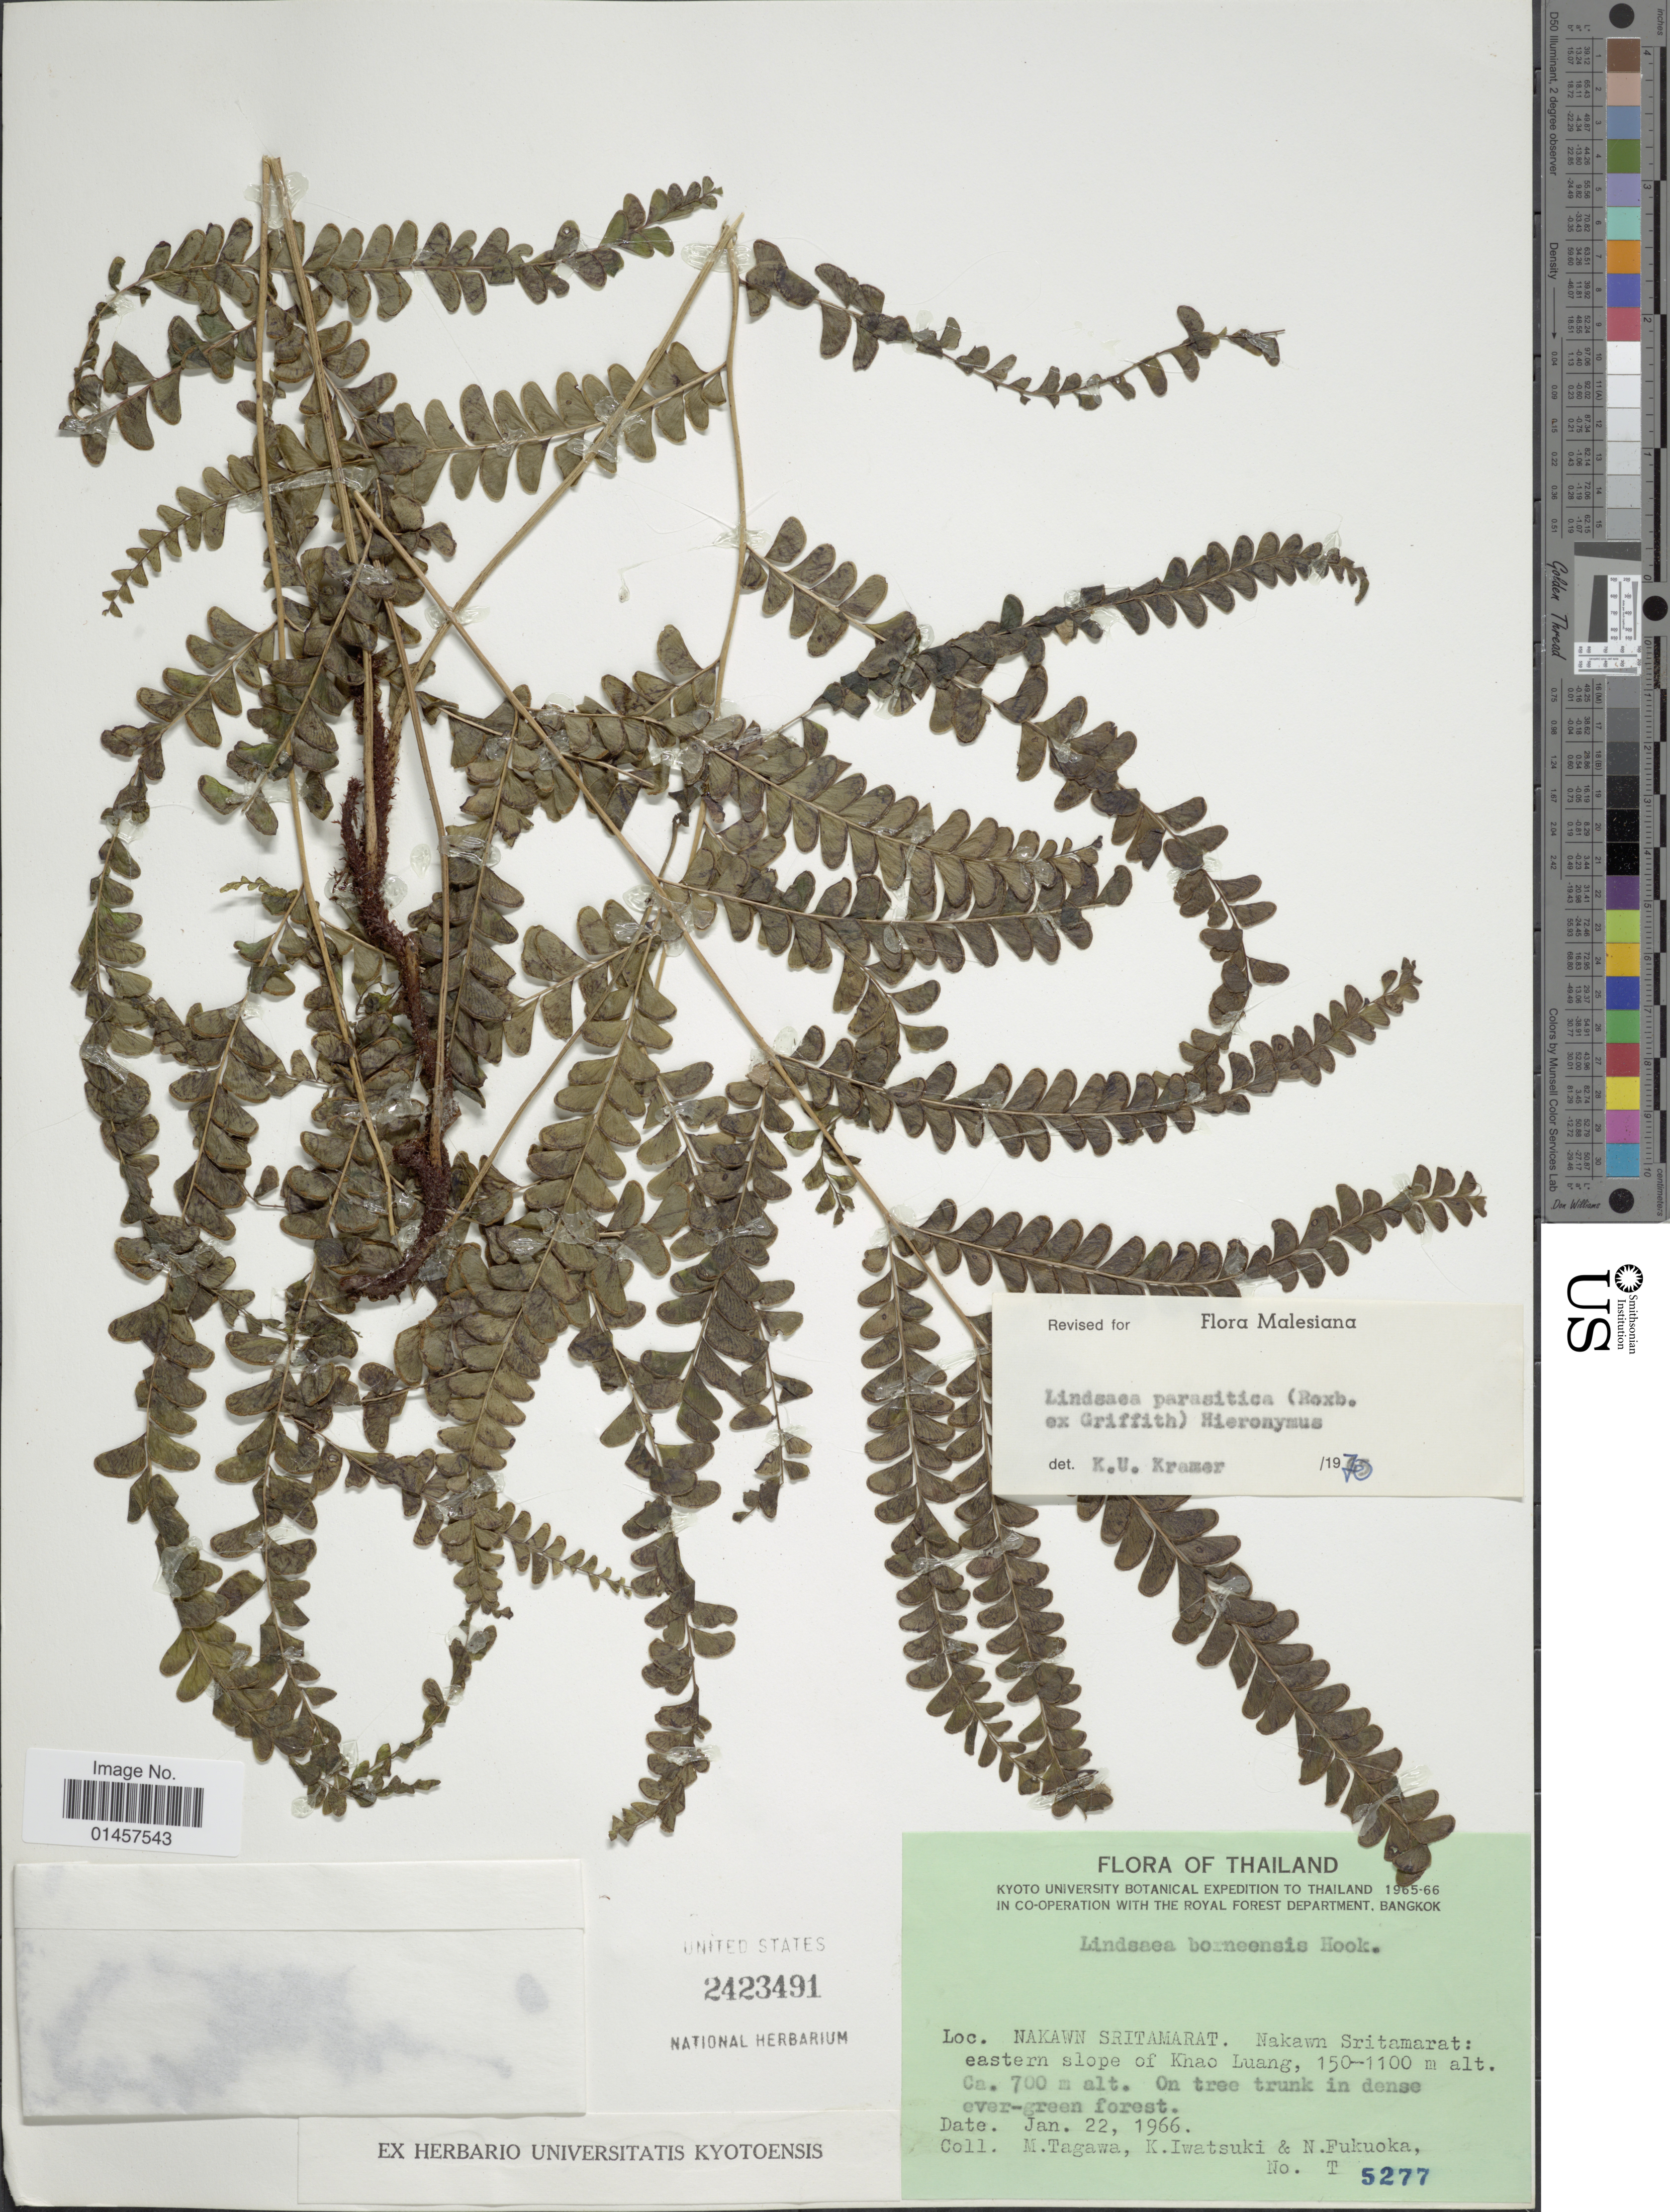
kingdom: Plantae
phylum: Tracheophyta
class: Polypodiopsida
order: Polypodiales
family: Lindsaeaceae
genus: Nesolindsaea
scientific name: Nesolindsaea caudata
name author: (Hook.) Lehtonen & Christenh.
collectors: M. Tagawa, K. Iwatsuki & N. Fukuoka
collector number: T5277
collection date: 1966-01-22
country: Thailand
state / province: Nakhon Si Thammarat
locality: Nakawn Sritamarat, Eastern slope of Khao Luang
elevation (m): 150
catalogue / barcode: US 2423491